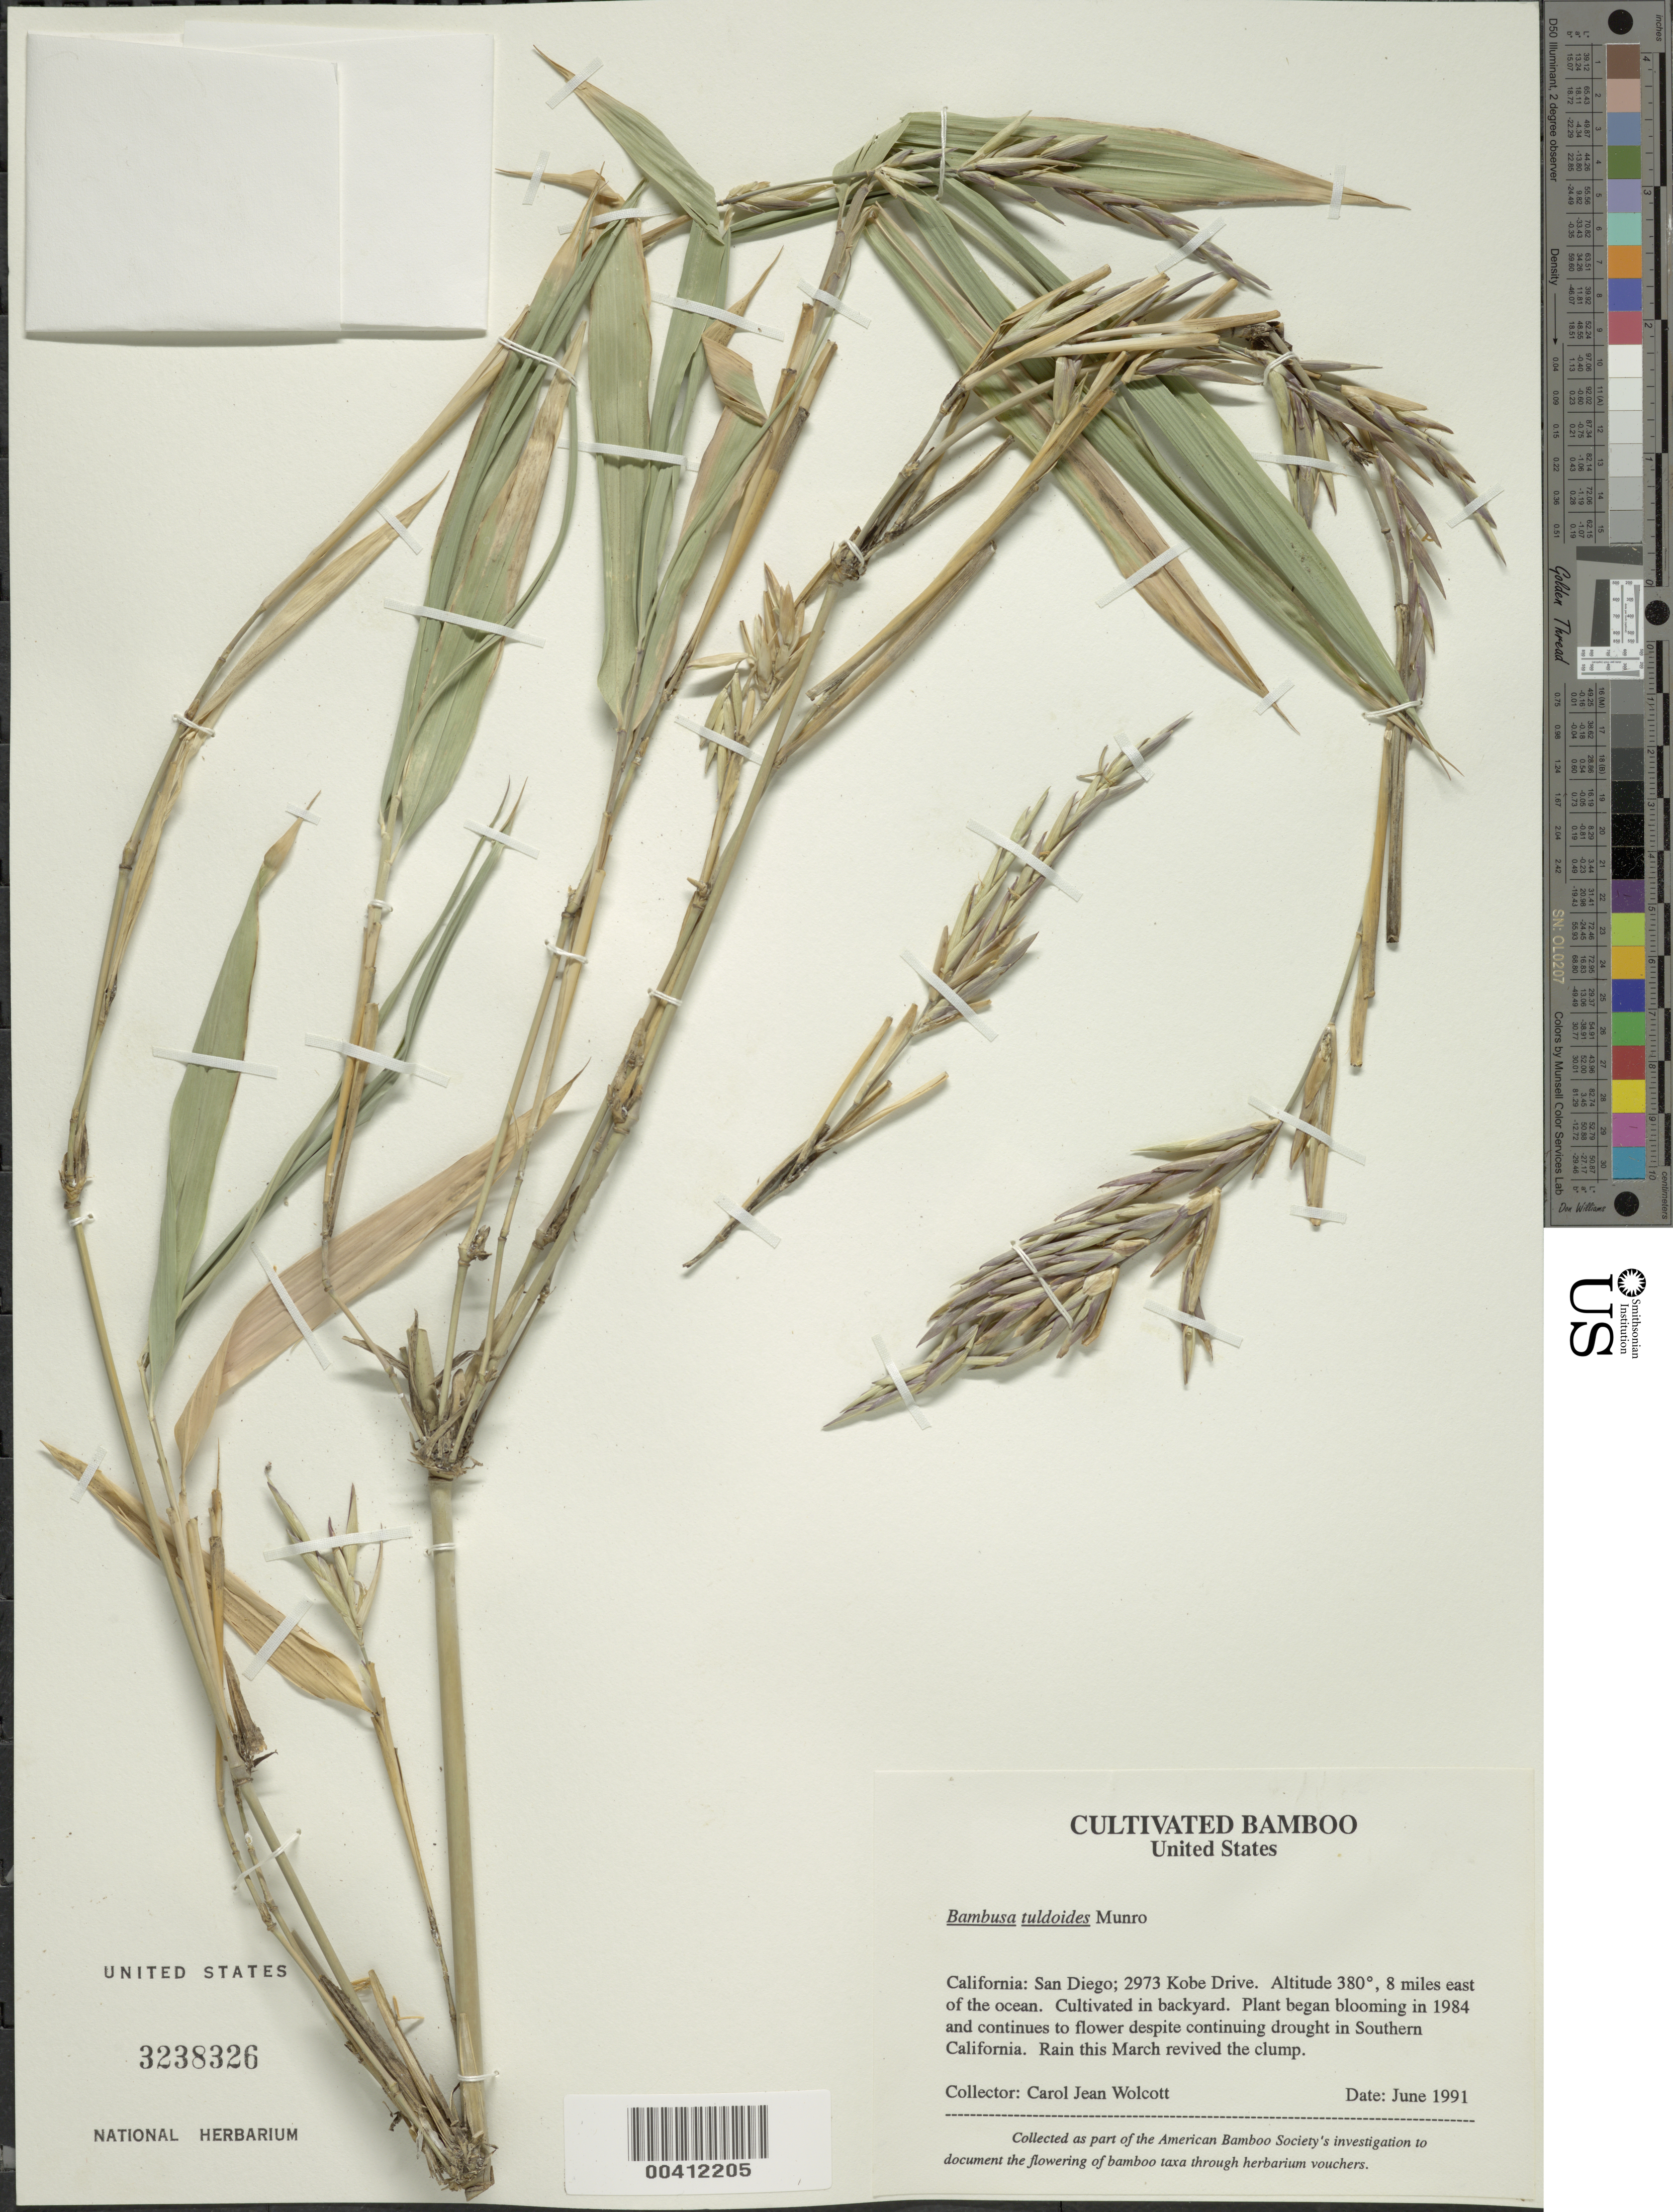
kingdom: Plantae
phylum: Tracheophyta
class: Liliopsida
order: Poales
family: Poaceae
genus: Bambusa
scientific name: Bambusa tuldoides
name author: Munro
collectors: C. Wolcott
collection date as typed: Jun 1991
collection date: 1991-06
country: United States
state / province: California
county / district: San Diego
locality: San diego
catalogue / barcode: US 3238326